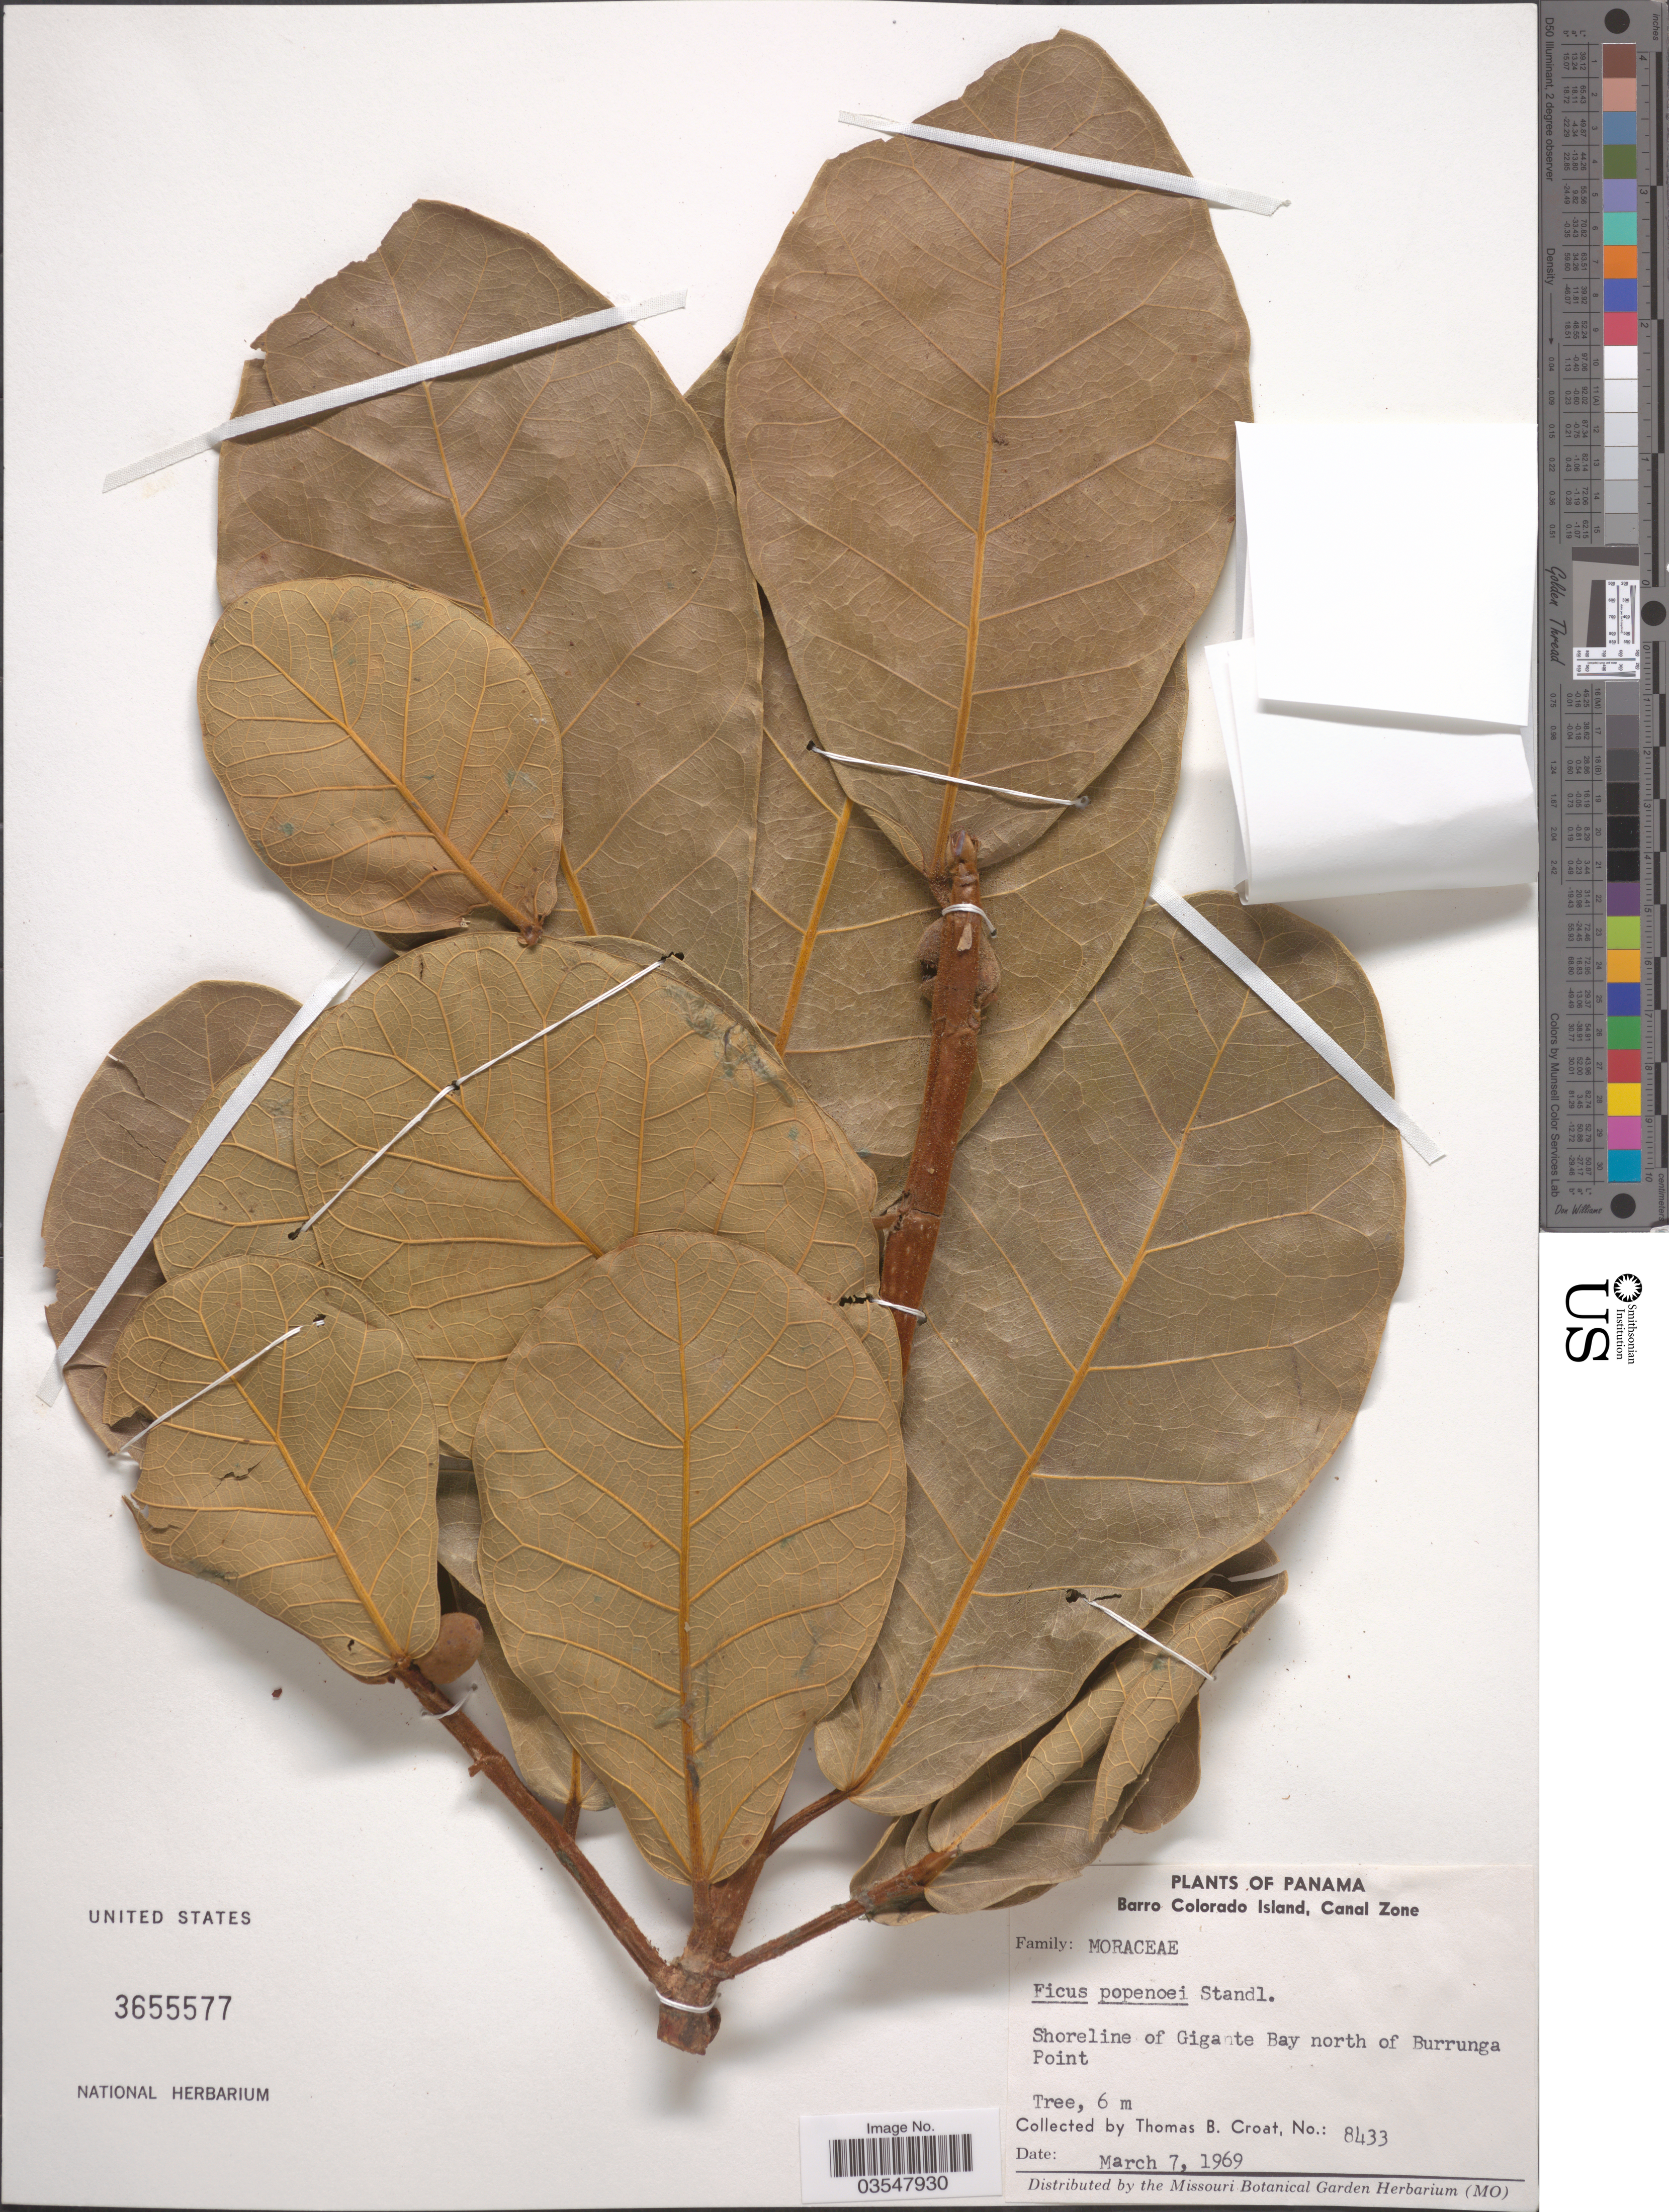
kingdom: Plantae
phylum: Tracheophyta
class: Magnoliopsida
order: Rosales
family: Moraceae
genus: Ficus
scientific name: Ficus popenoei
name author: Standl.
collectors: T. B. Croat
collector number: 8433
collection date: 1969-03-07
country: Panama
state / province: Panamá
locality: Barro Colorado Island, Canal Zone. Shoreline of Gigante Bay north of Burrunga Point.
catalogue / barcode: US 3655577